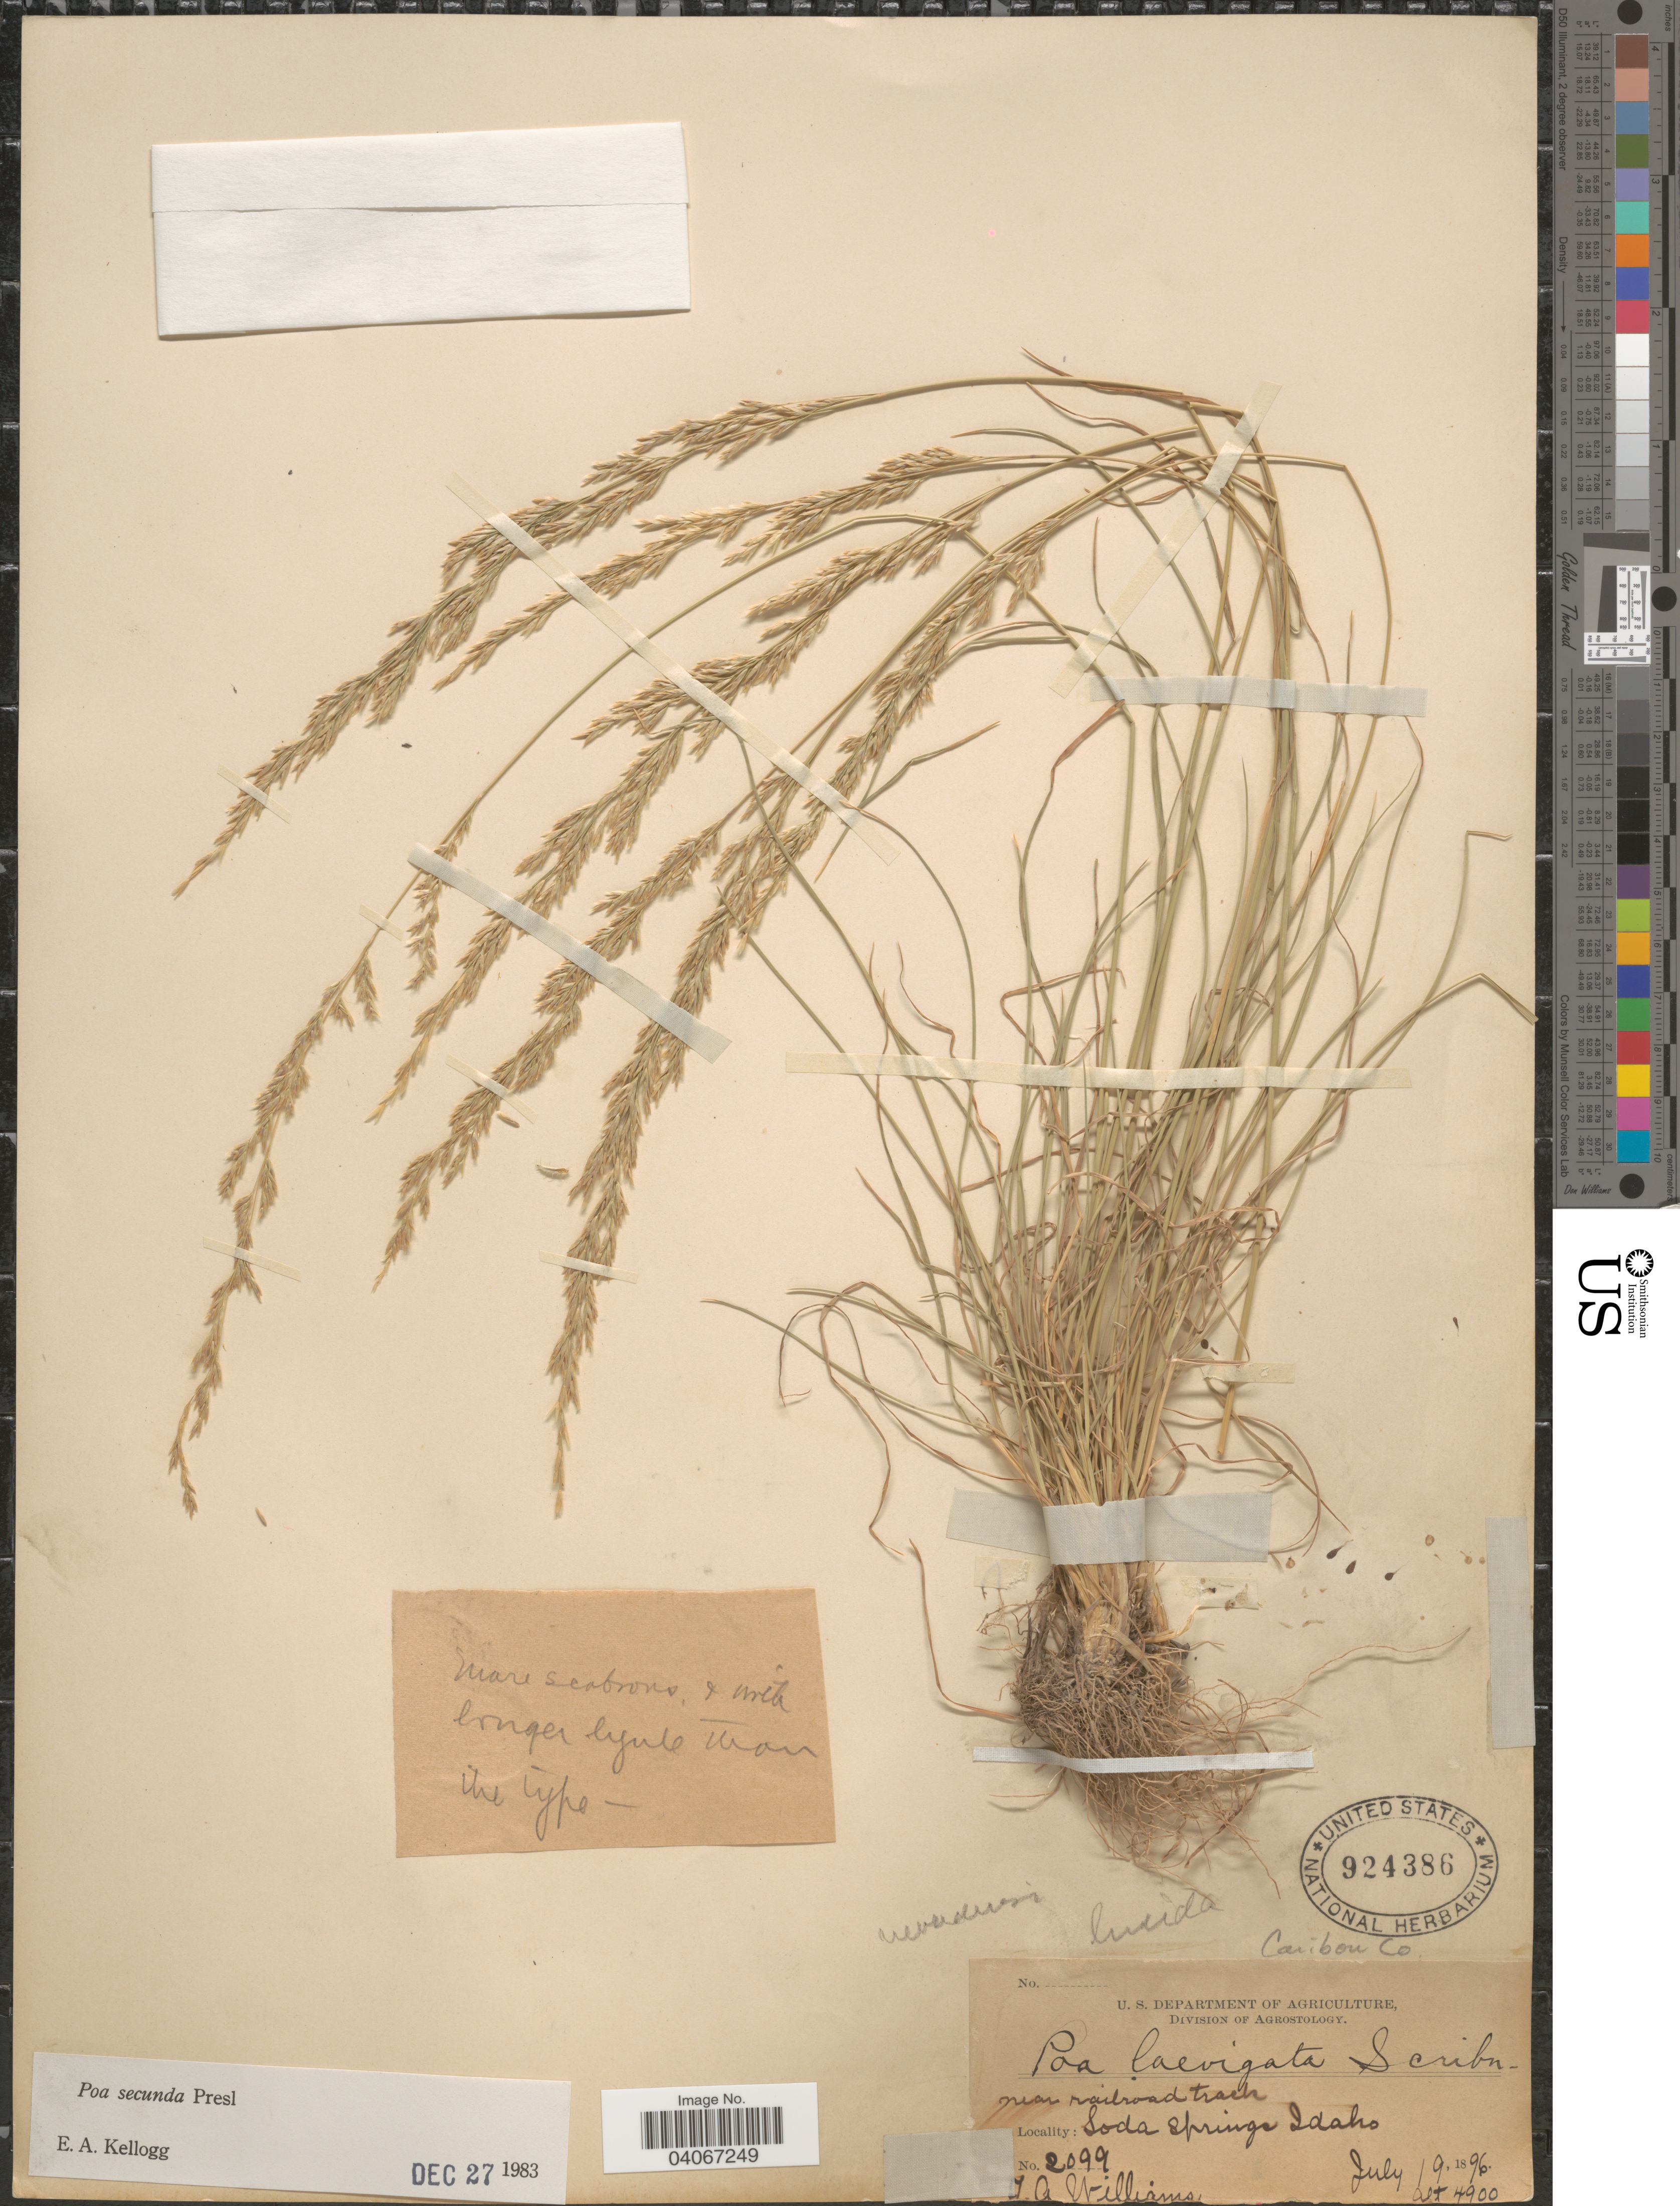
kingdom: Plantae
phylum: Tracheophyta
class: Liliopsida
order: Poales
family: Poaceae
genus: Poa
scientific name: Poa secunda subsp. secunda var. secunda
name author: J. Presl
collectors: J. A. Williams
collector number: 2099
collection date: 1896-07-19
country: United States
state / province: Idaho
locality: Near railroad track. Soda Springs. Caribou Co.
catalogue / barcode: US 924386